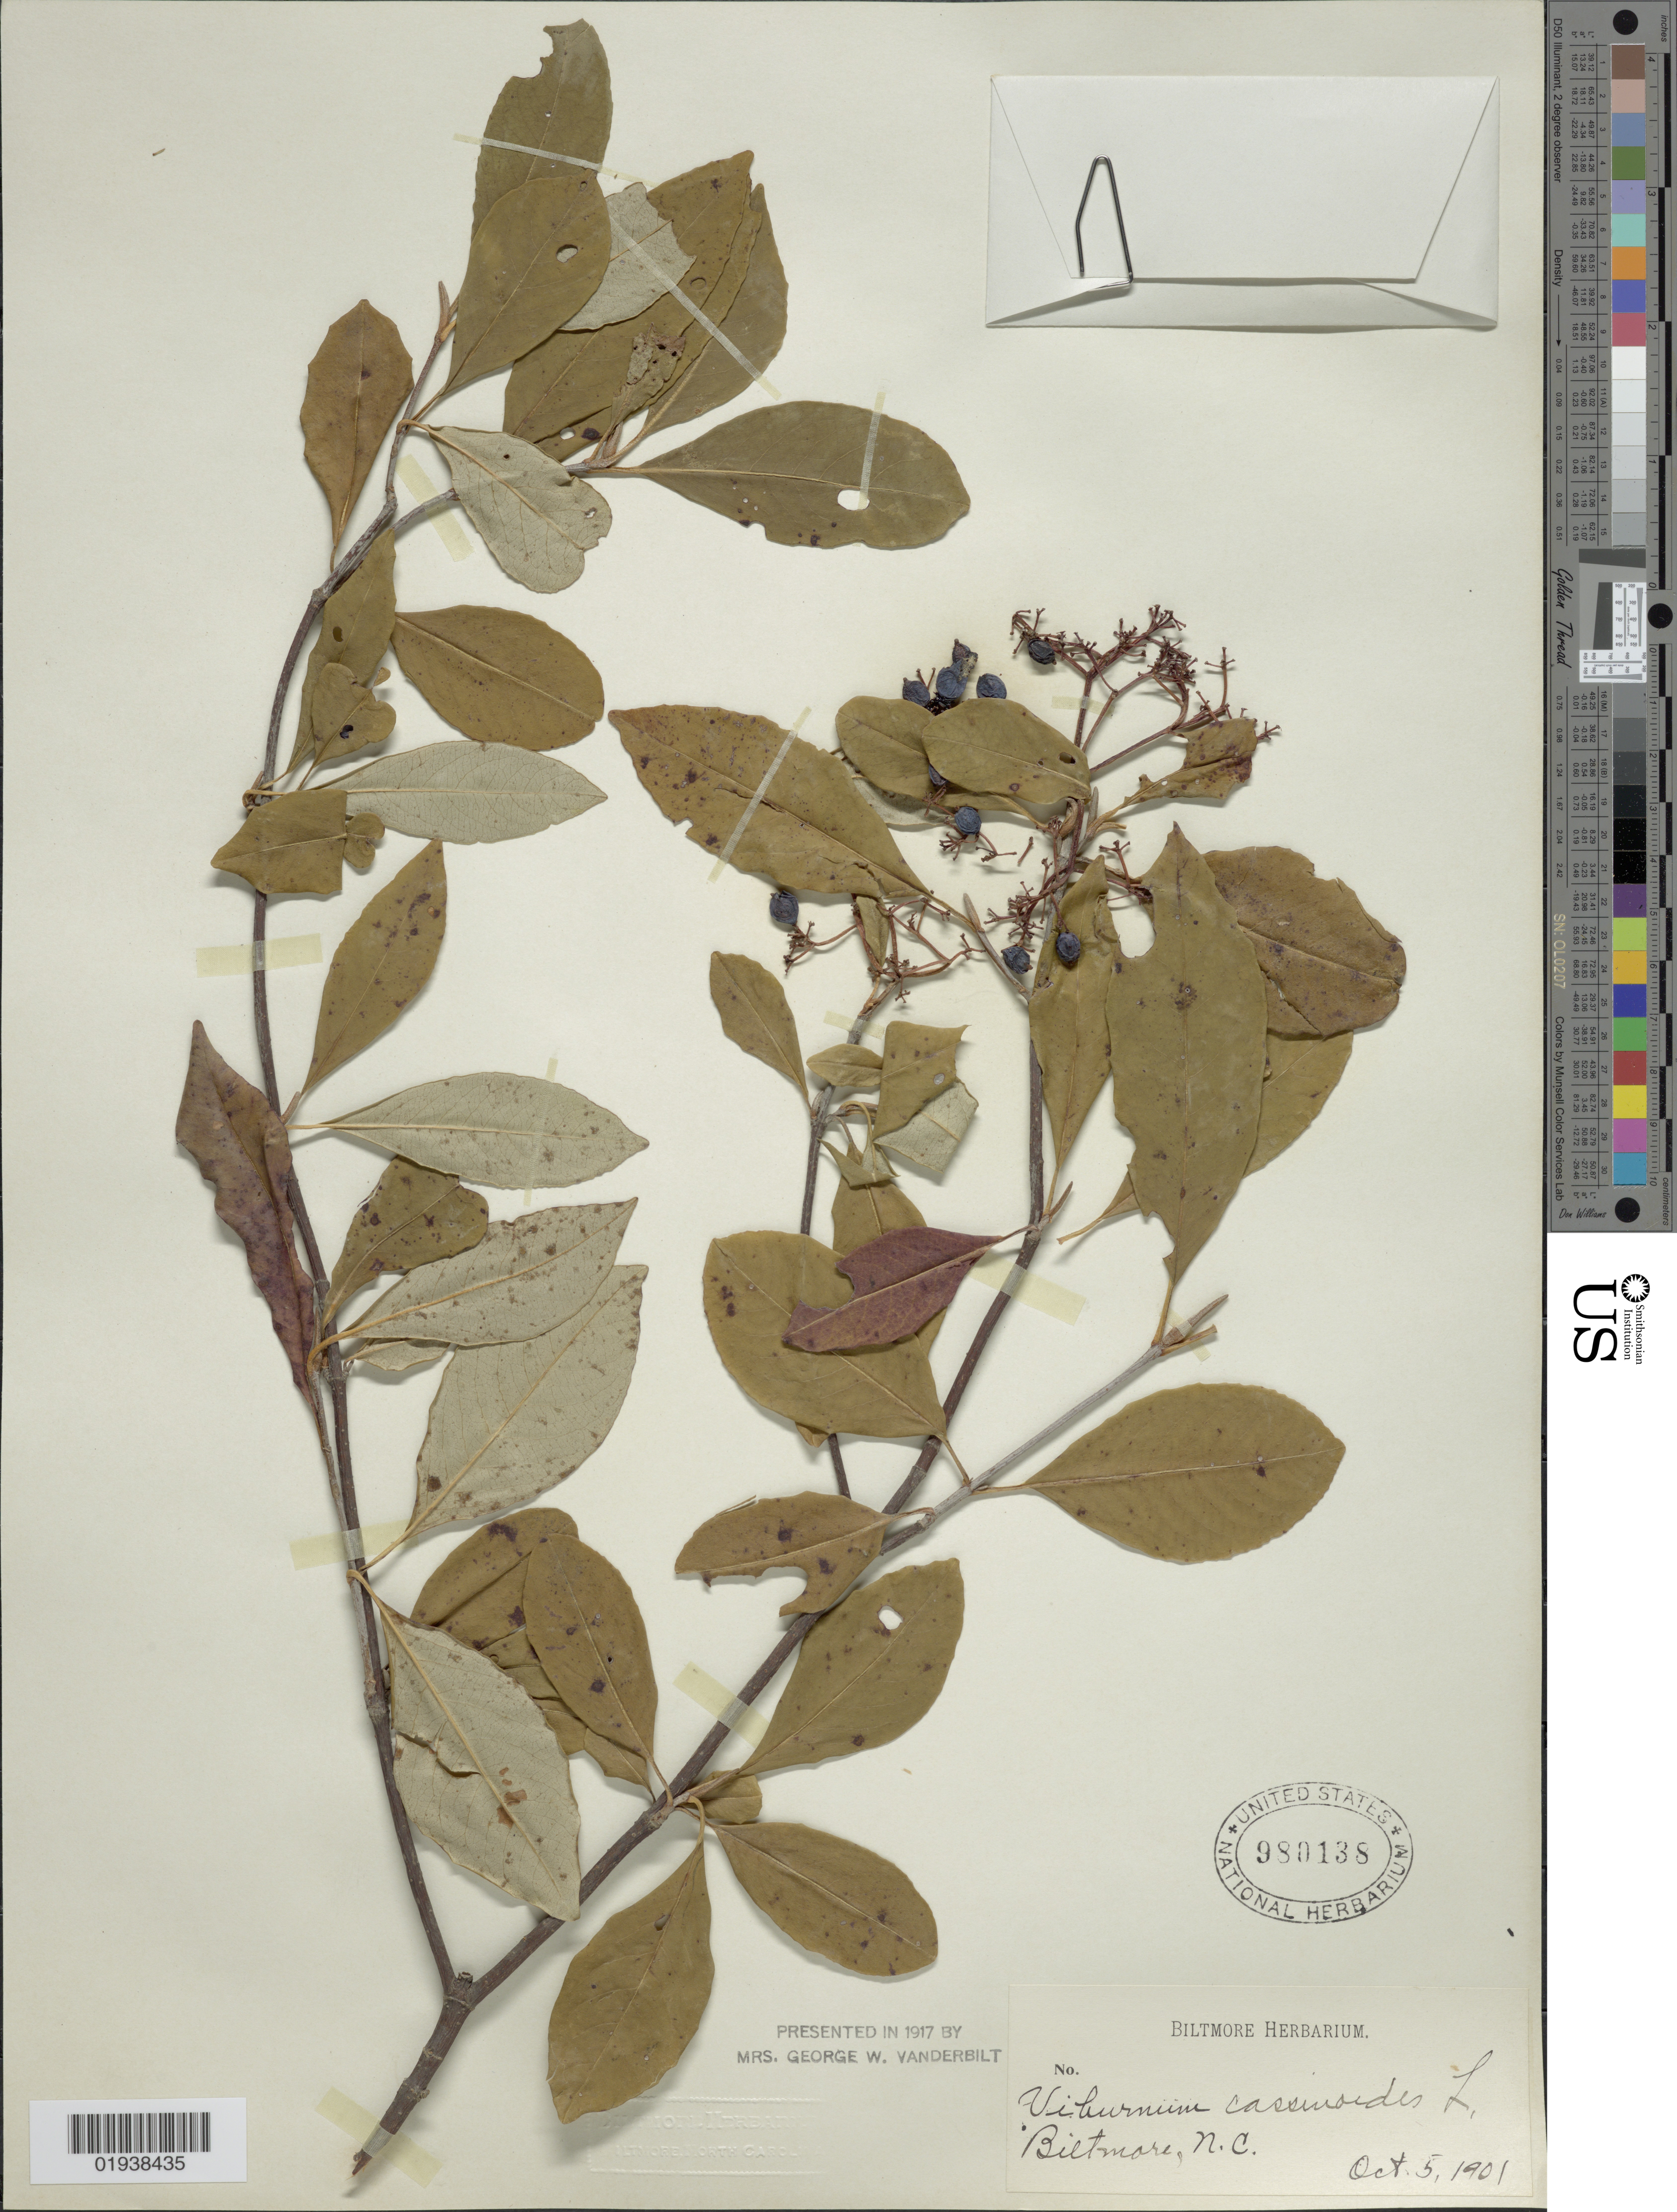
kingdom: Plantae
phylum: Tracheophyta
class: Magnoliopsida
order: Dipsacales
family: Viburnaceae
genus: Viburnum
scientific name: Viburnum cassinoides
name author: L.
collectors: ex herb. Biltmore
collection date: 1901-10-05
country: United States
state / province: North Carolina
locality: Biltmore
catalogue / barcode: US 980138